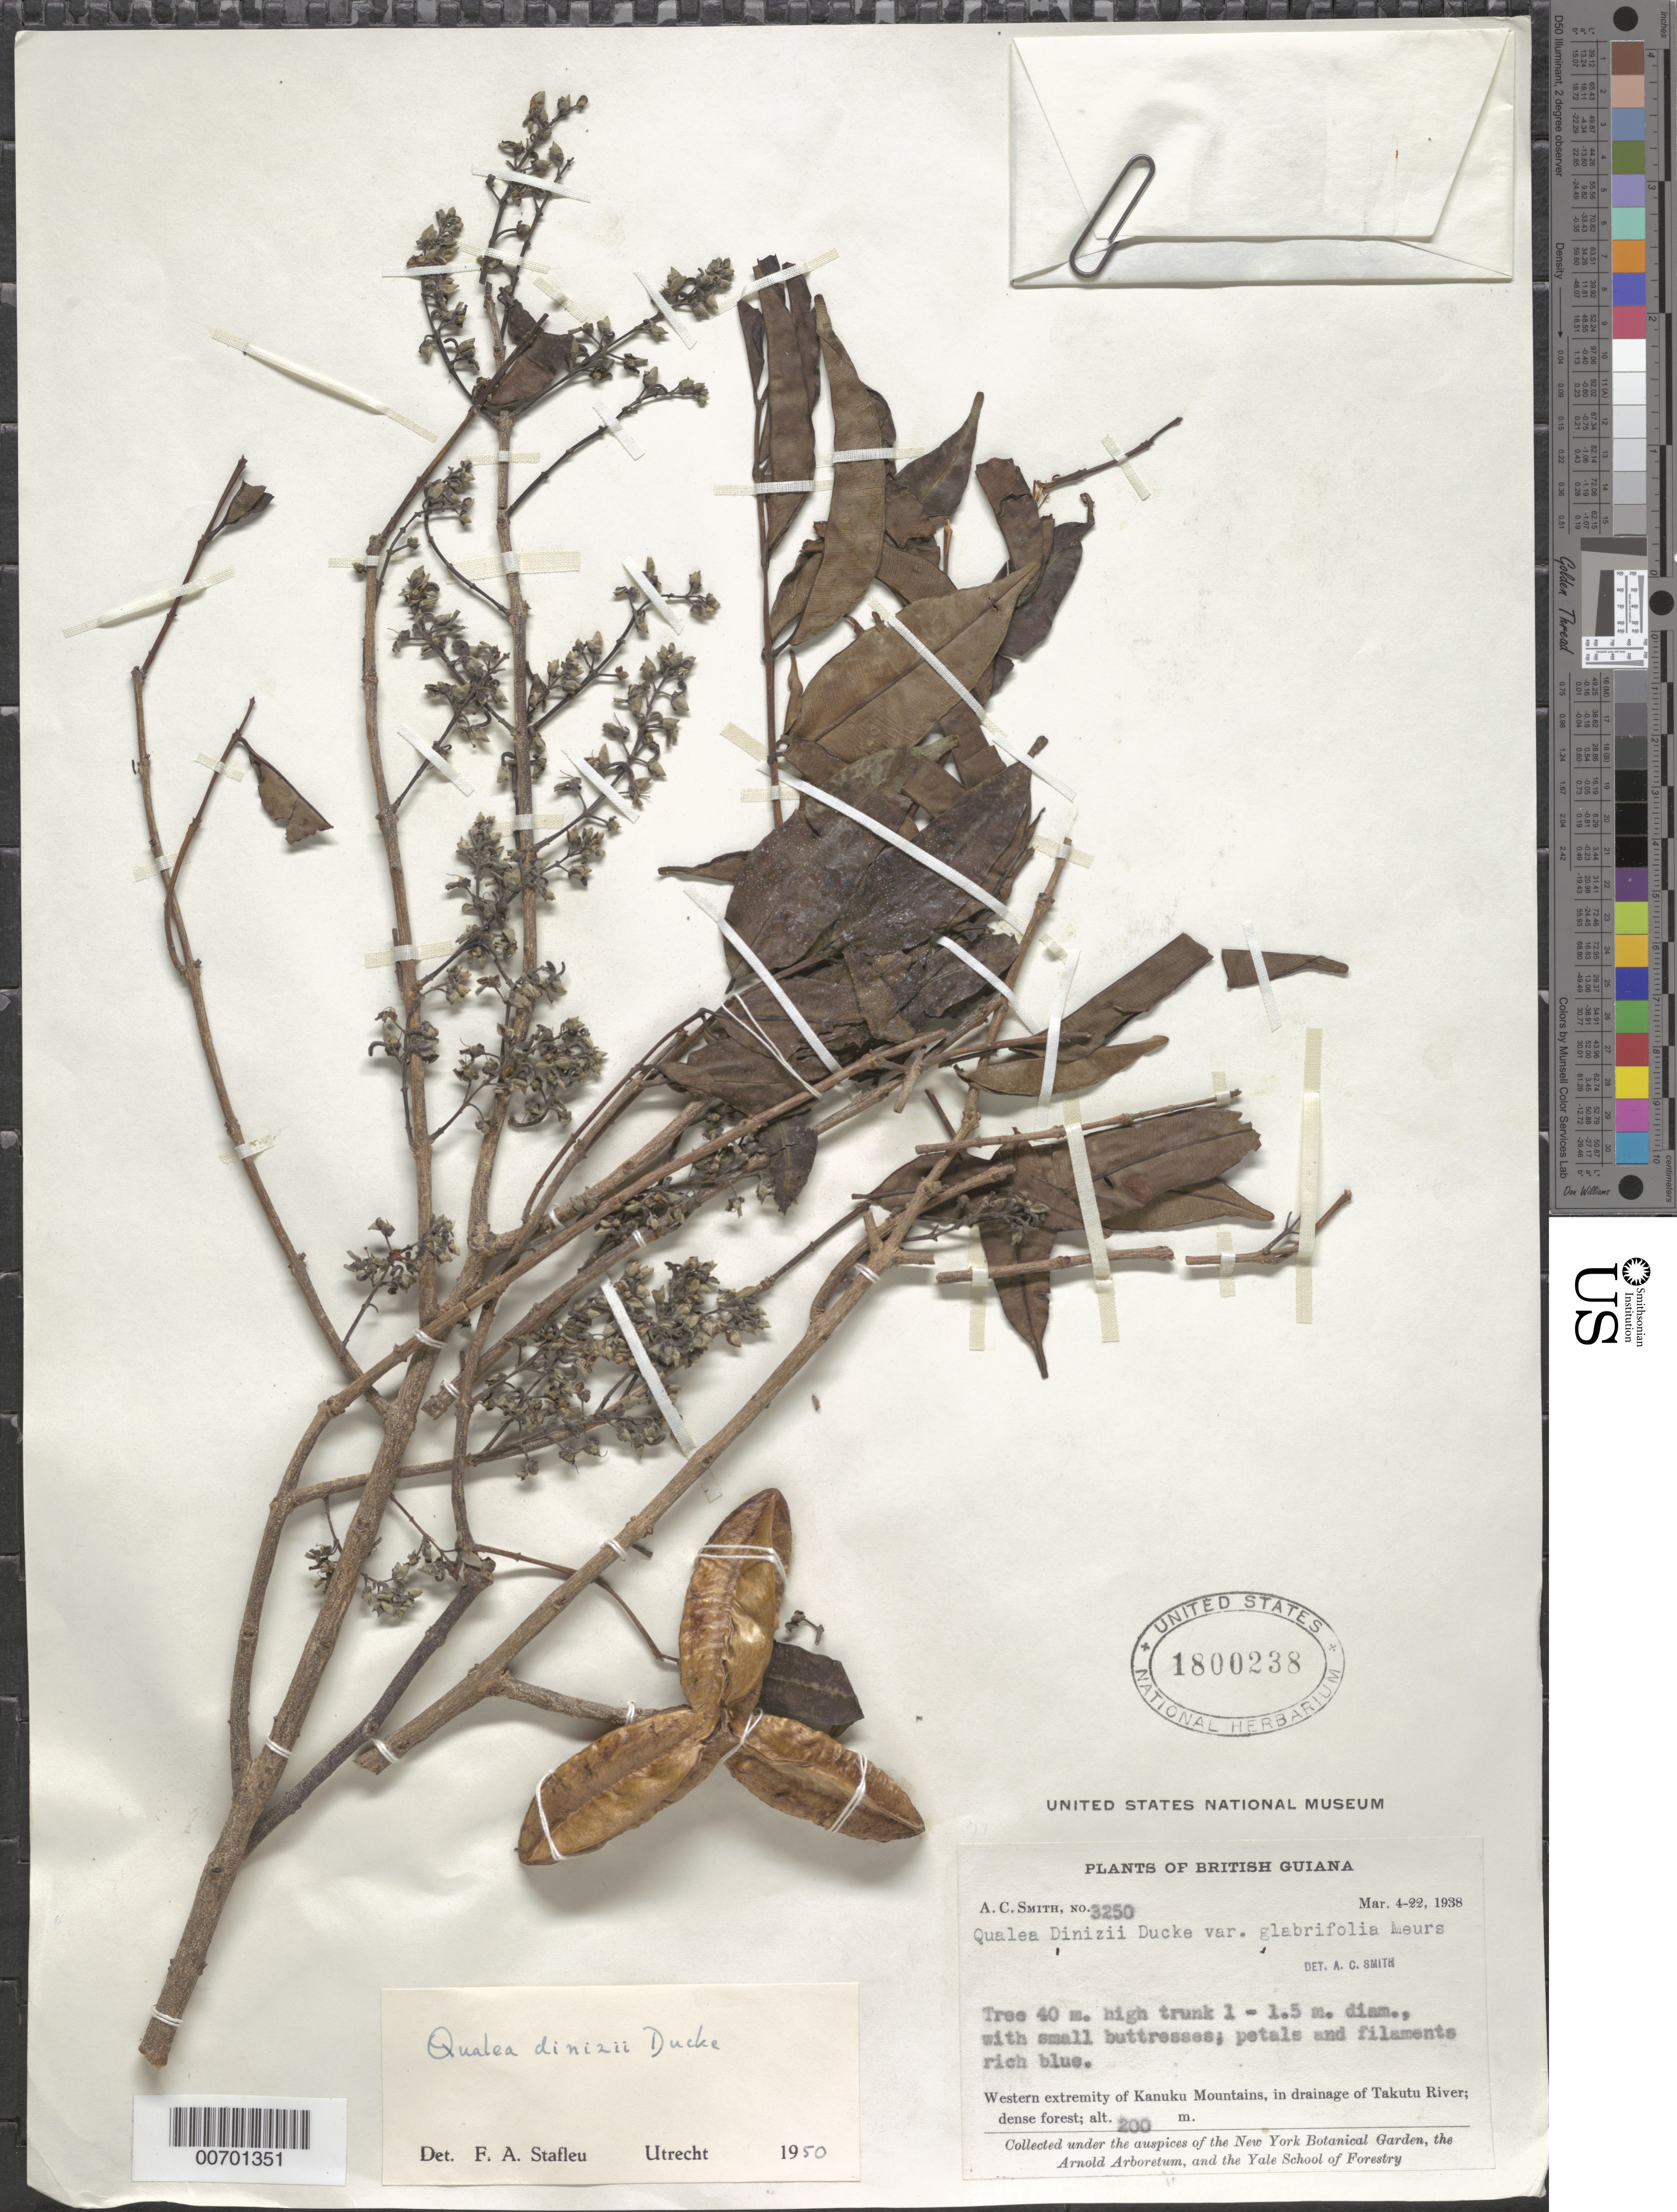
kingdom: Plantae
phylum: Tracheophyta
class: Magnoliopsida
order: Myrtales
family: Vochysiaceae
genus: Qualea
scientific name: Qualea dinizii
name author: Ducke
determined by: Stafleu, F. A.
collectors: A. C. Smith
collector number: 3250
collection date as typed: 4-Mar-38 to 22-Mar-38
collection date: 1938-03-04/1938-03-22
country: Guyana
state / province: U. Takutu-U. Essequibo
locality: Kanuku Mts., drainage of Takutu R., western extremity of Kanuku Mountains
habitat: Dense forest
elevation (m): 200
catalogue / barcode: US 1800238